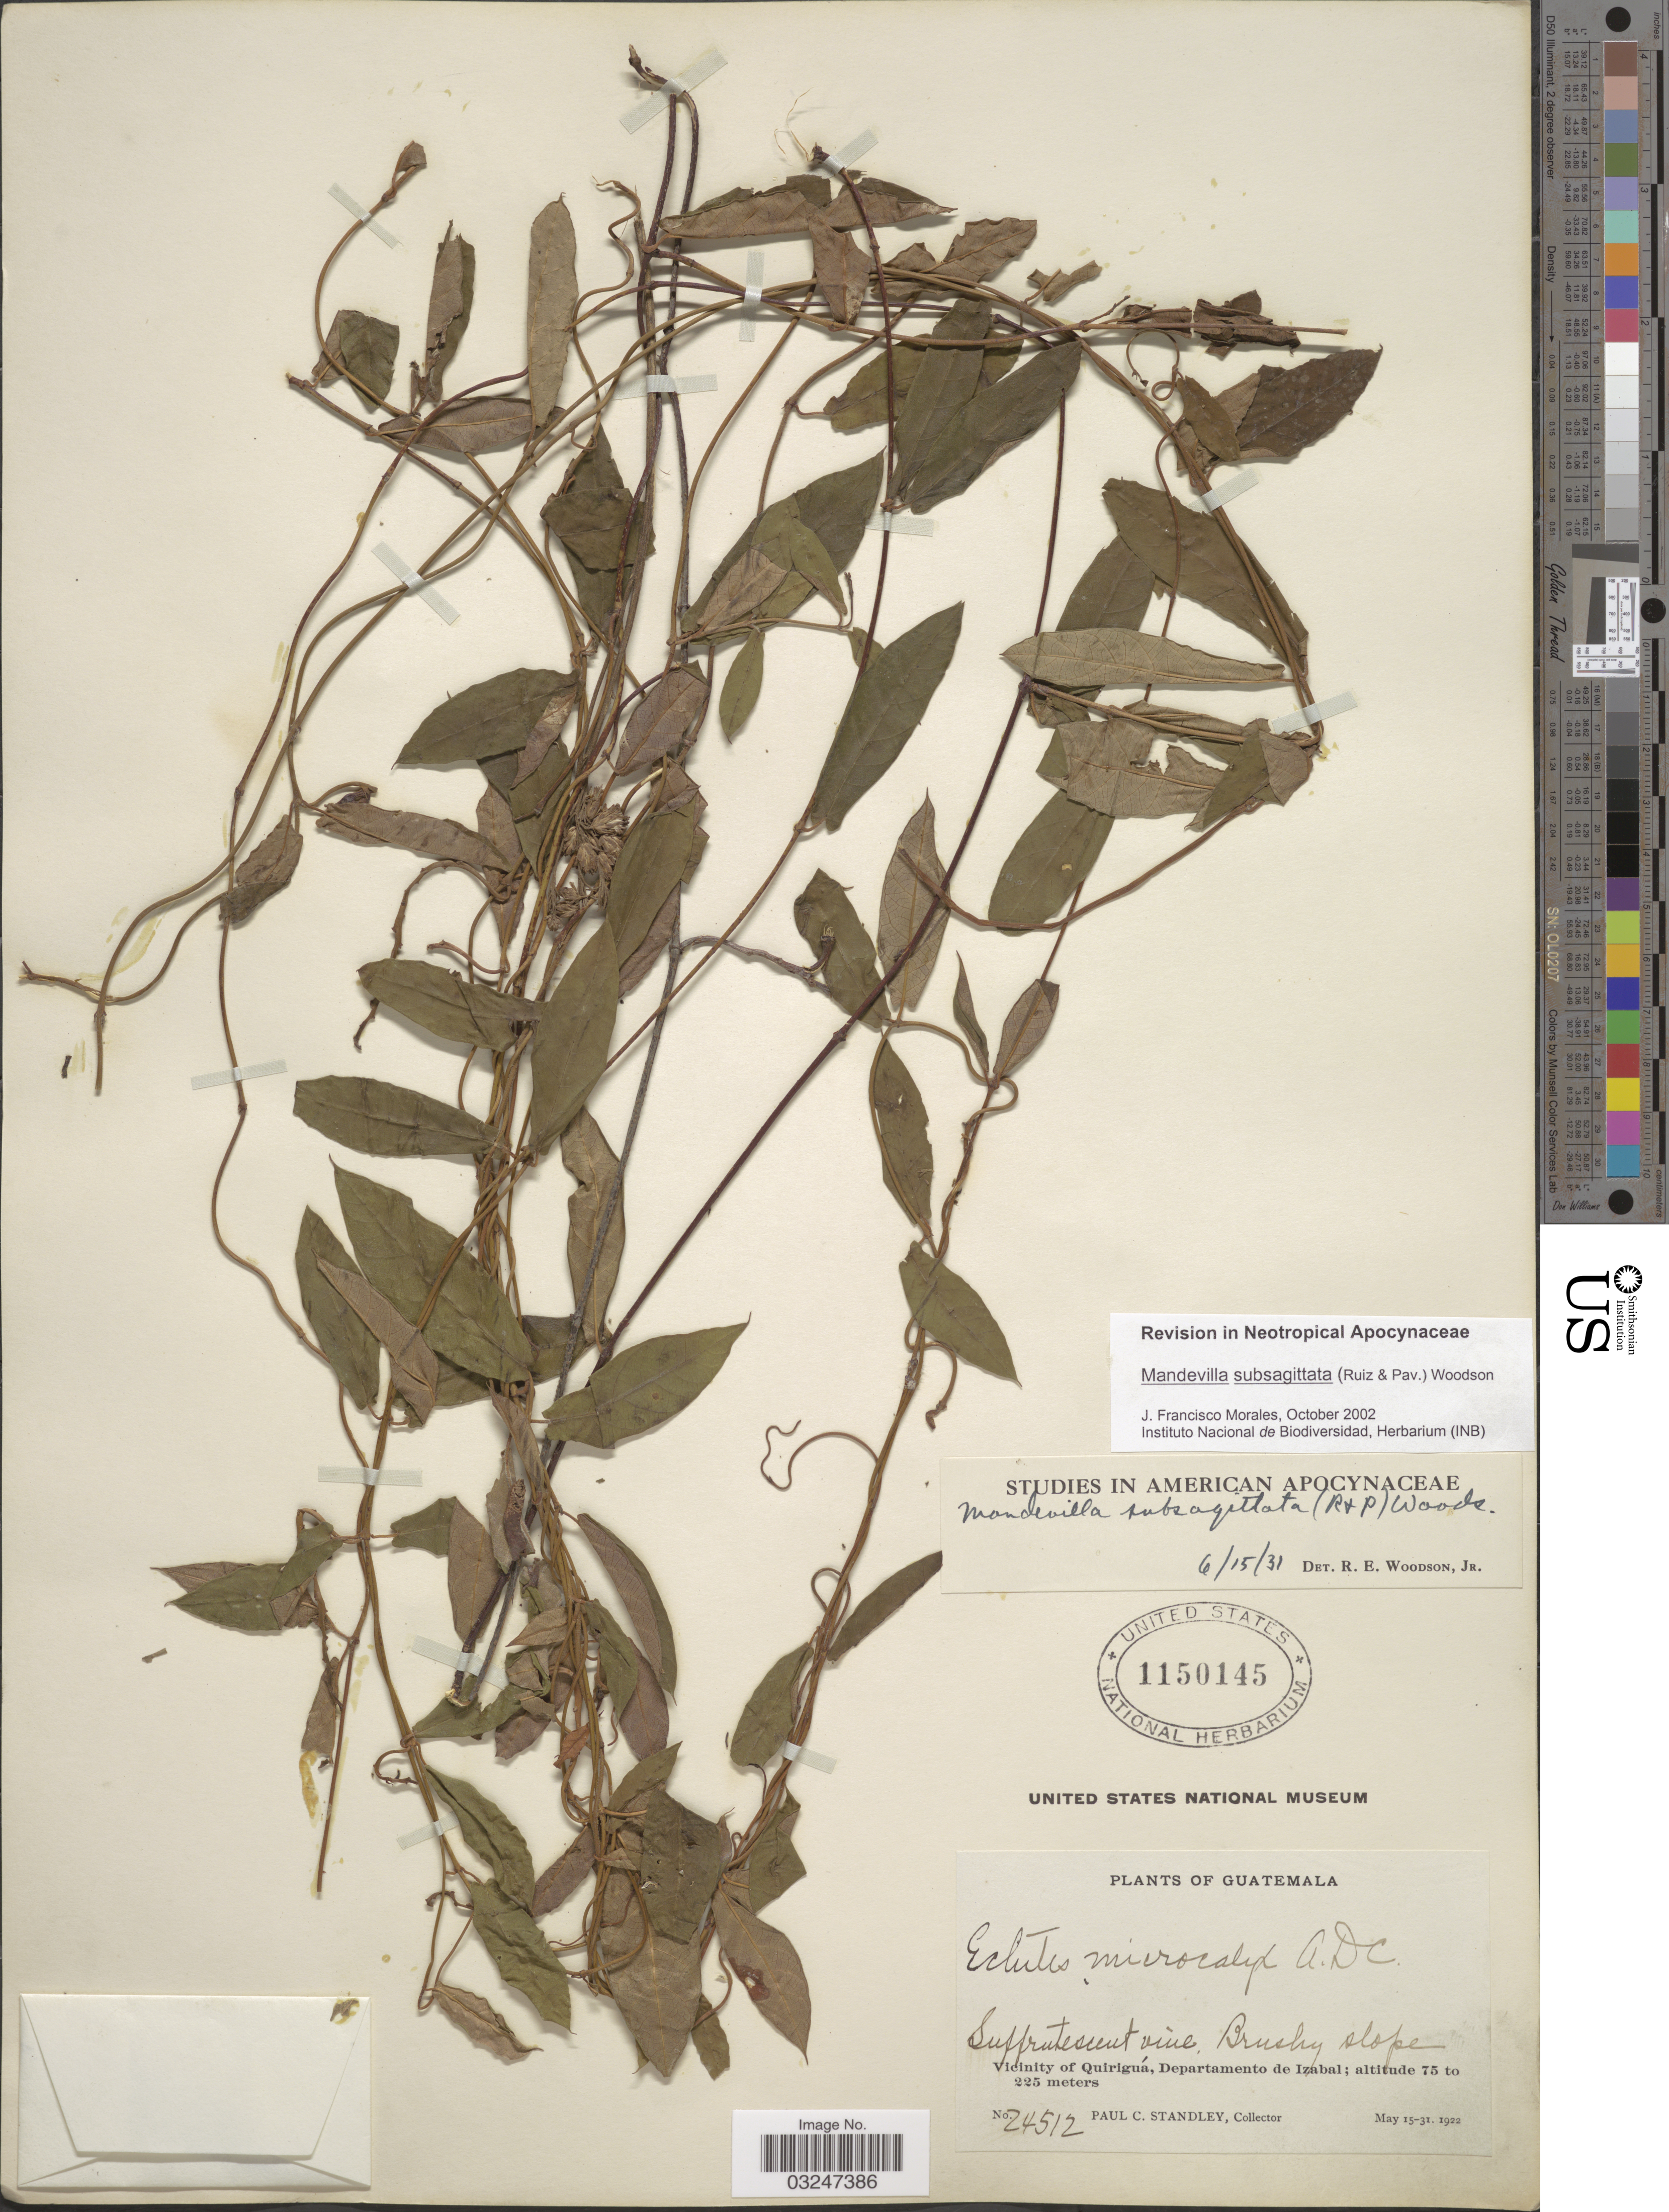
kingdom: Plantae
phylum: Tracheophyta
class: Magnoliopsida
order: Gentianales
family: Apocynaceae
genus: Mandevilla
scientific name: Mandevilla subsagittata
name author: (Ruiz & Pav.) Woodson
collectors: P. C. Standley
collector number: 24512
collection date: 1922-05-15/1922-05-31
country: Guatemala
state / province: Izabal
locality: Vicinity of Quiriguá, Departamento de Izabal.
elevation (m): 75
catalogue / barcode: US 1150145